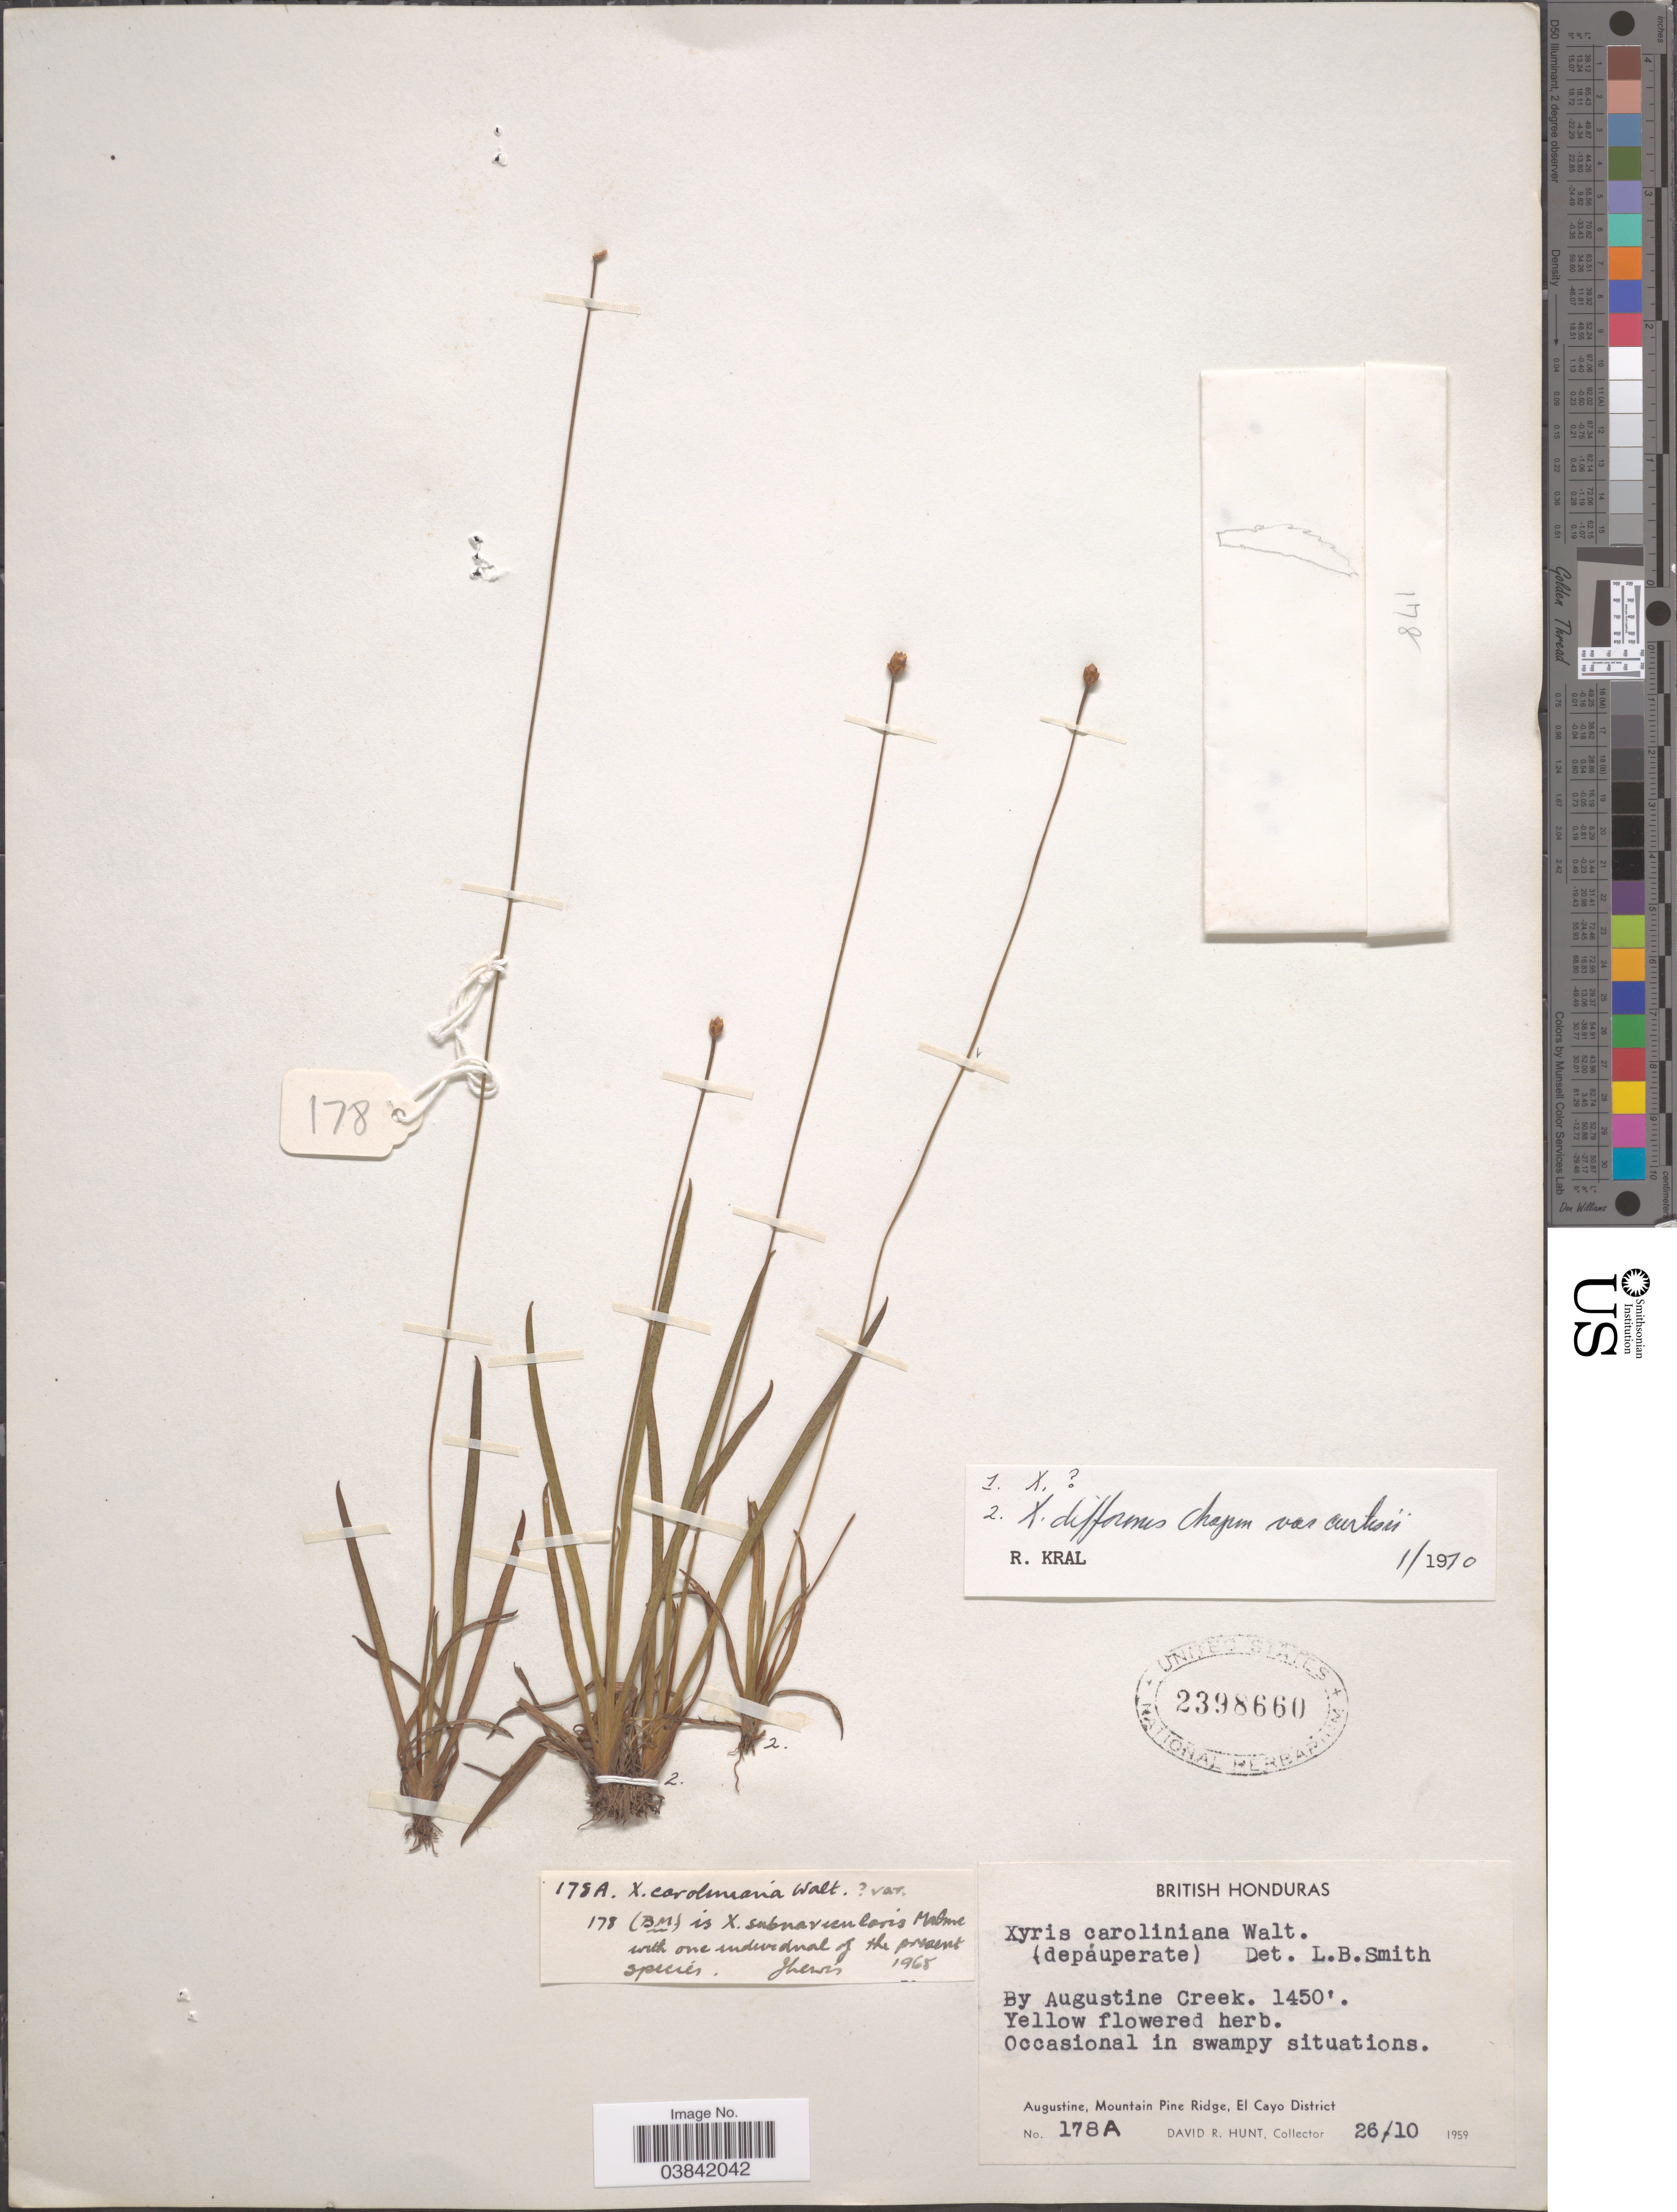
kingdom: Plantae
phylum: Tracheophyta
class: Liliopsida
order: Poales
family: Xyridaceae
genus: Xyris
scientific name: Xyris floridana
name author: (Kral) E.L. Bridges & Orzell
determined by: Naczi, R. F. C.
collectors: D. R. Hunt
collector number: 178A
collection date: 1959-10-26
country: Belize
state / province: Cayo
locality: British Honduras. By Augustine Creek. Augustine, Mountain Pine Ridge, El Cayo District.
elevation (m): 442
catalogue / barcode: US 2398660